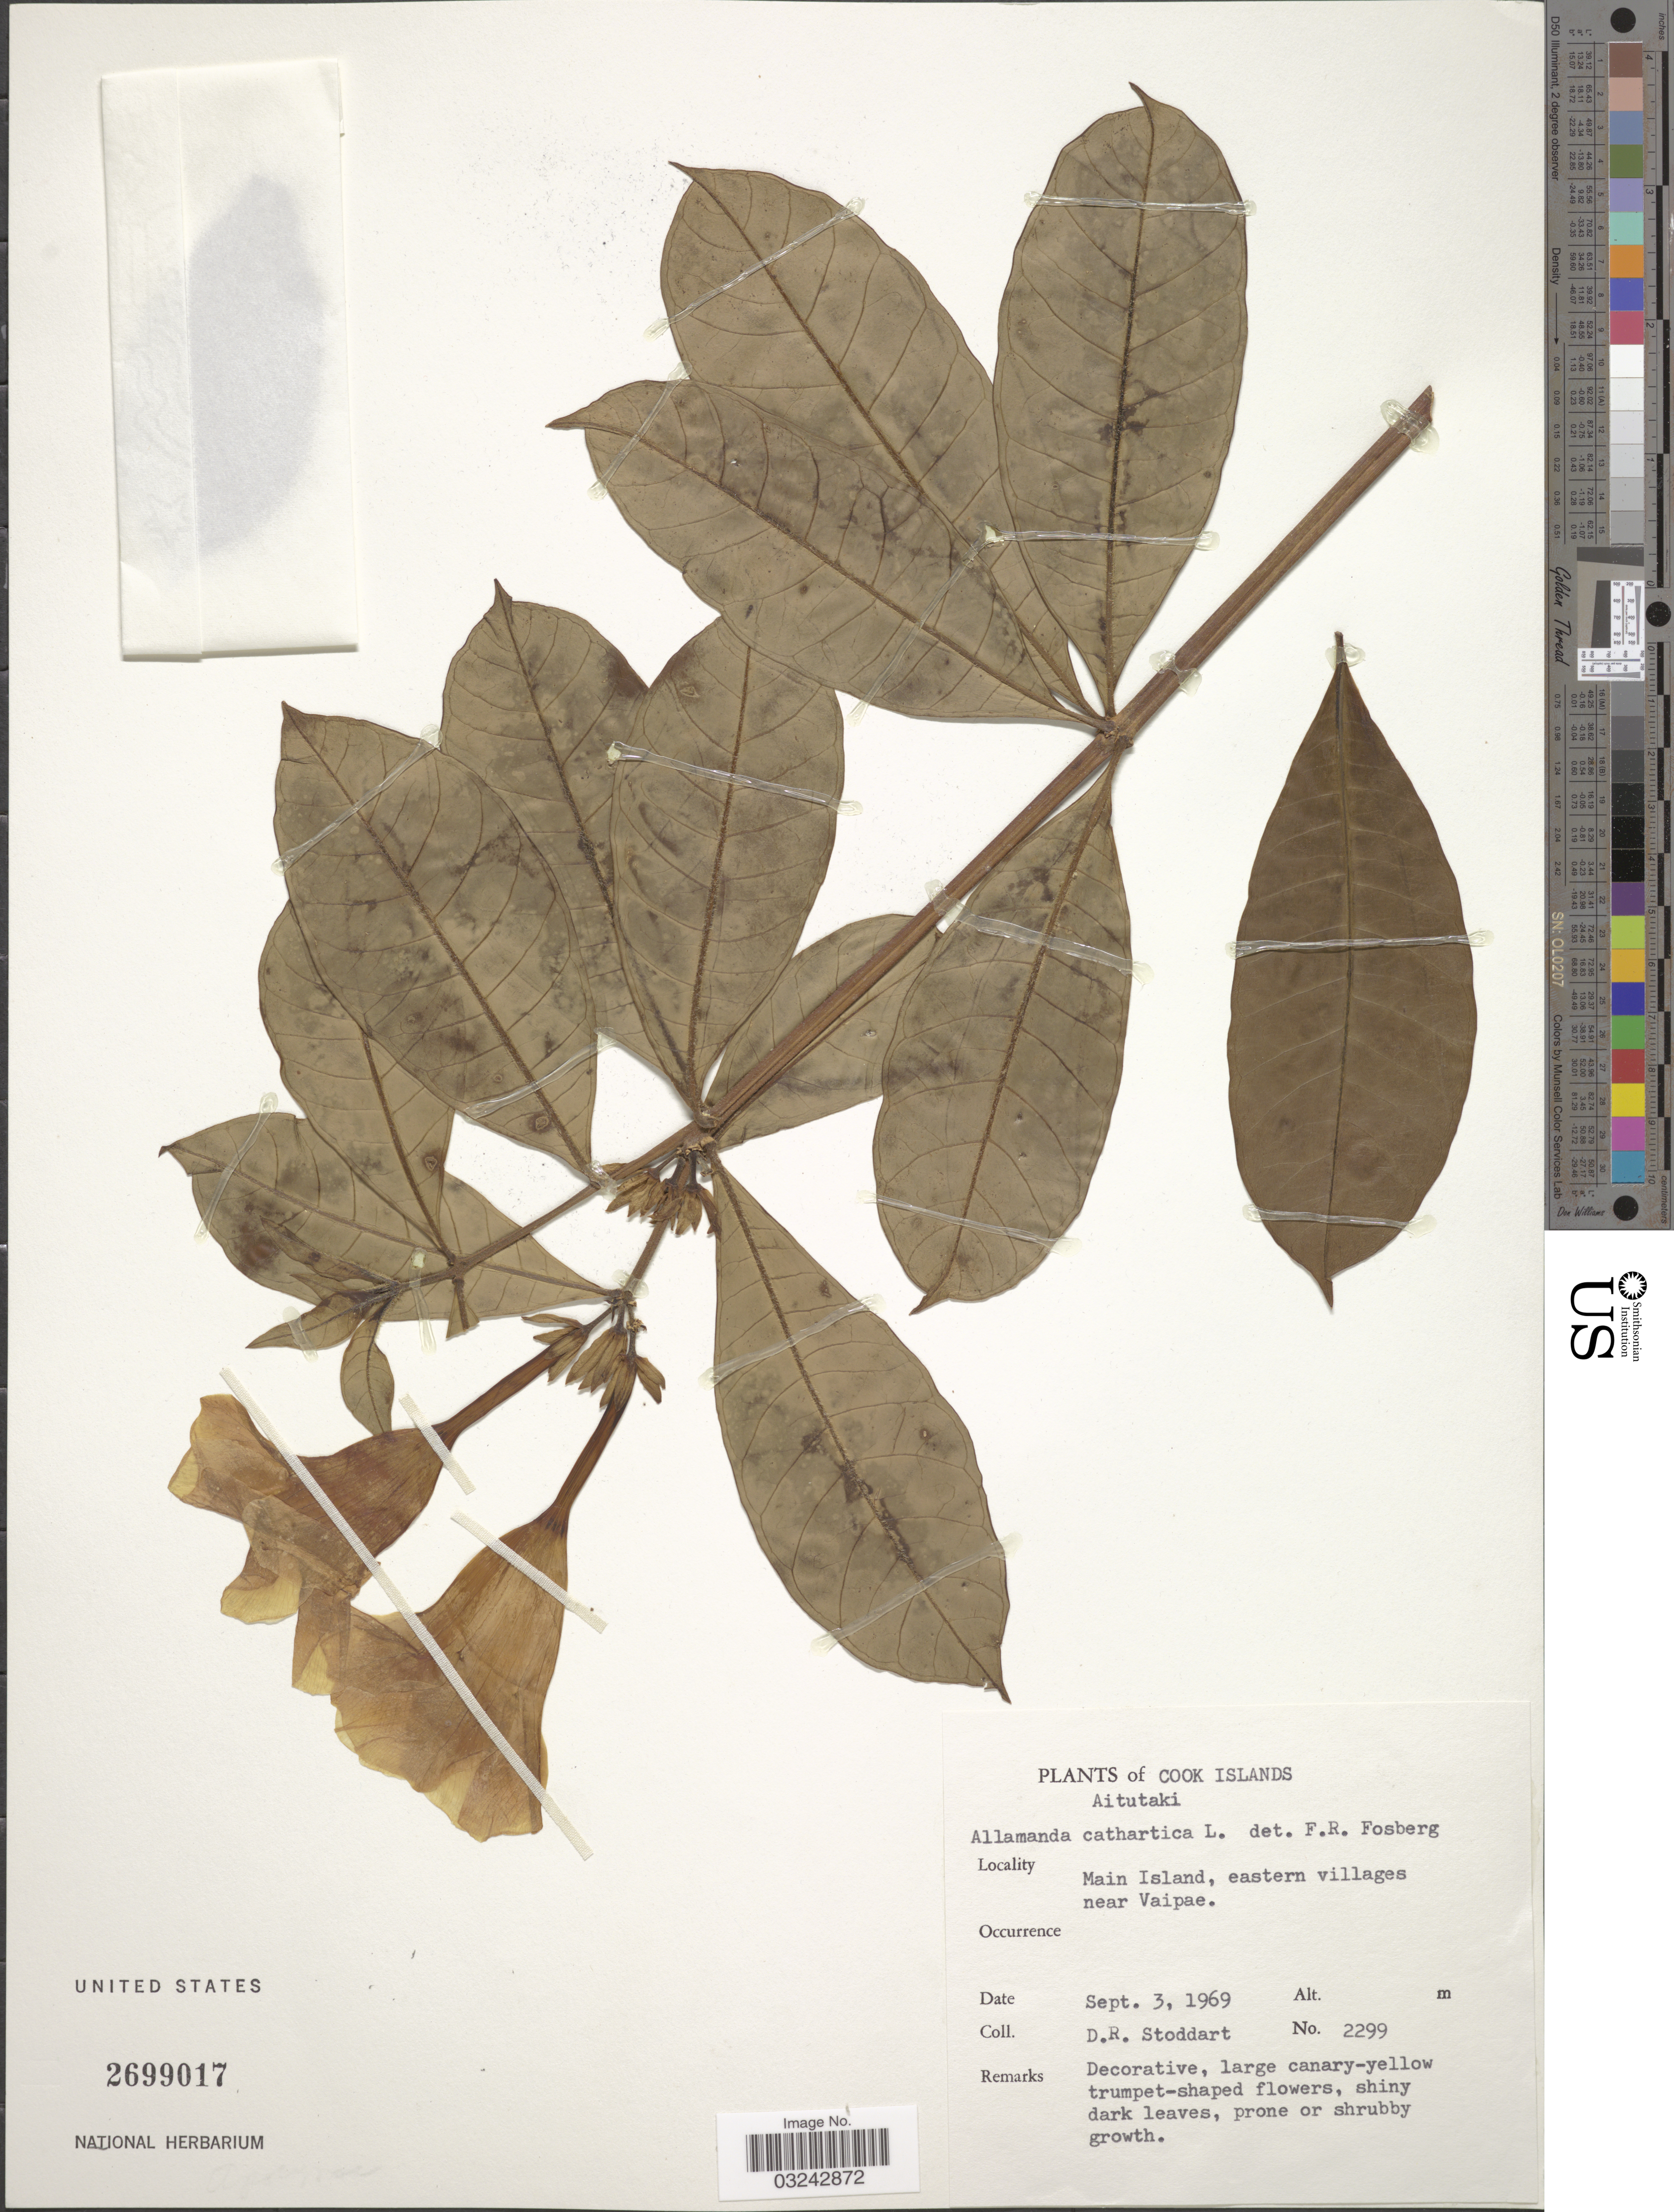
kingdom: Plantae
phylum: Tracheophyta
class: Magnoliopsida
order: Gentianales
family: Apocynaceae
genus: Allamanda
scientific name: Allamanda cathartica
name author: L.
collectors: D. R. Stoddart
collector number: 2299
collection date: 1969-09-03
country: Cook Islands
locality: Aitutaki, Main Island, eastern villages near Vaipae.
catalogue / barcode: US 2699017